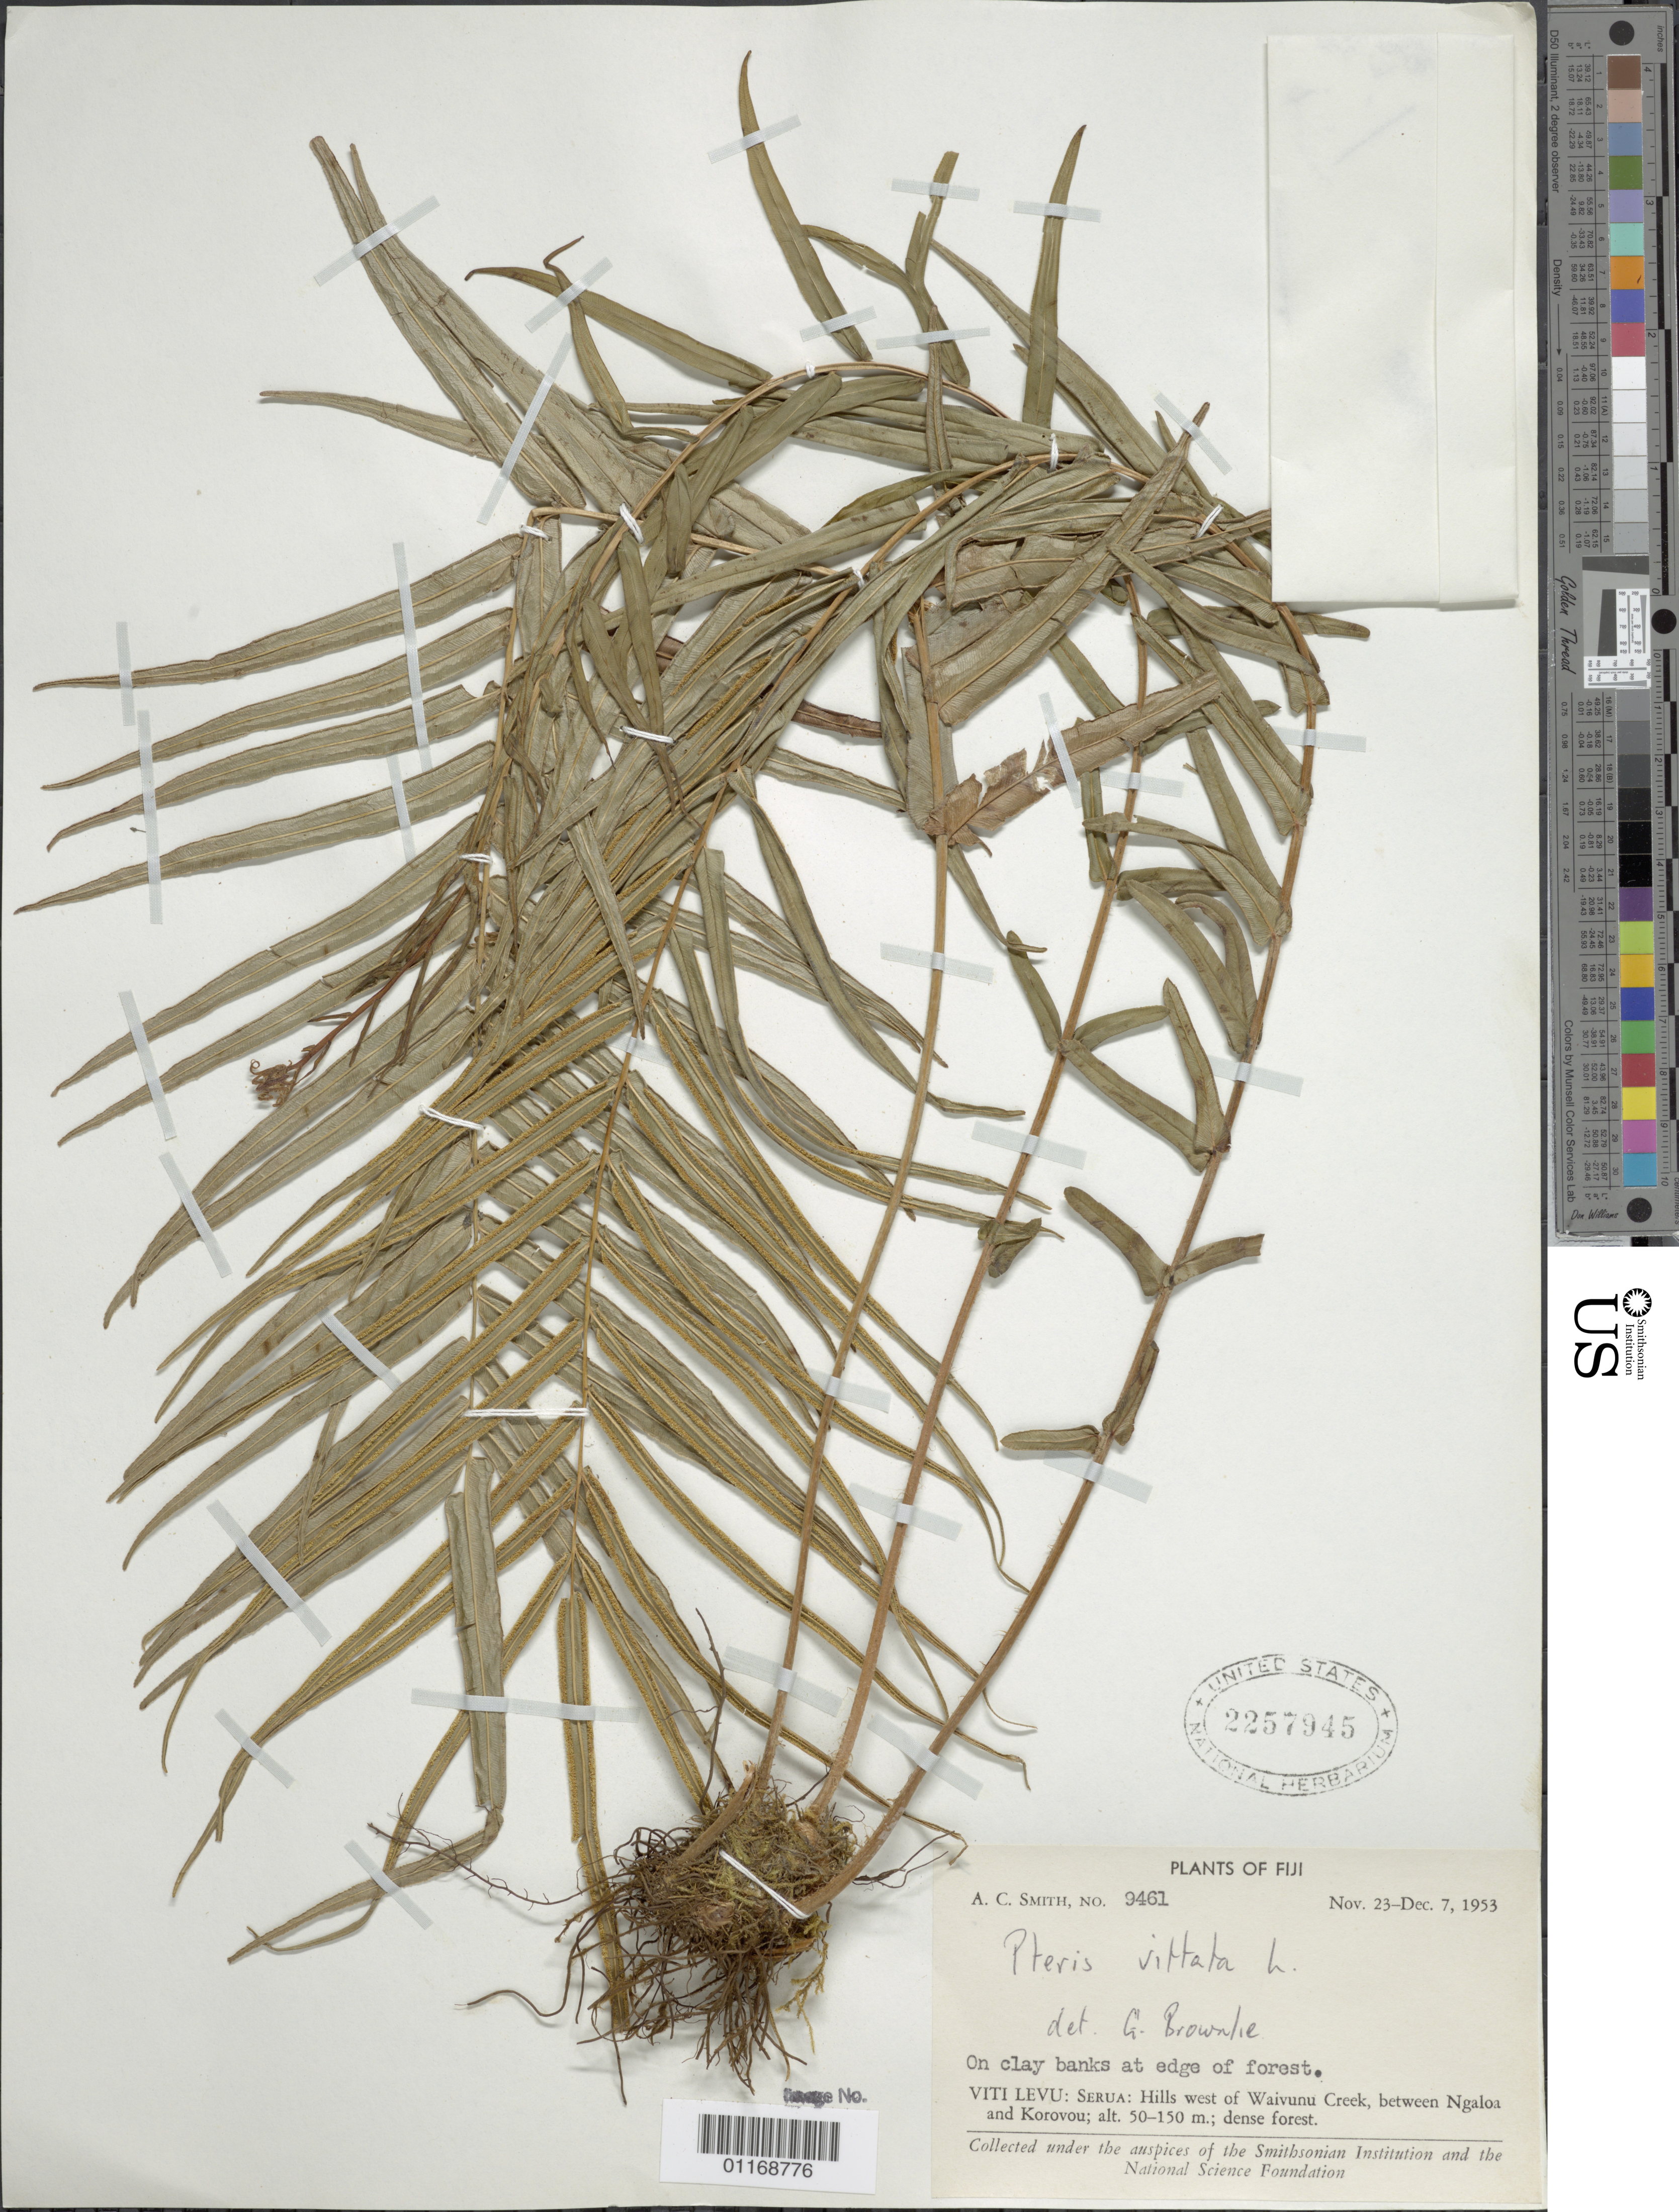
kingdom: Plantae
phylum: Tracheophyta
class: Polypodiopsida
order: Polypodiales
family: Pteridaceae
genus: Pteris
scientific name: Pteris vittata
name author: L.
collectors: A. C. Smith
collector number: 9461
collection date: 1953-11-23/1953-12-07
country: Fiji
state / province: Serua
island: Viti Levu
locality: Hills west of Waivunu Creek, between Ngaloa and Korovou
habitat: Edge of dense forest.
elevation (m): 50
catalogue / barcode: US 2257945